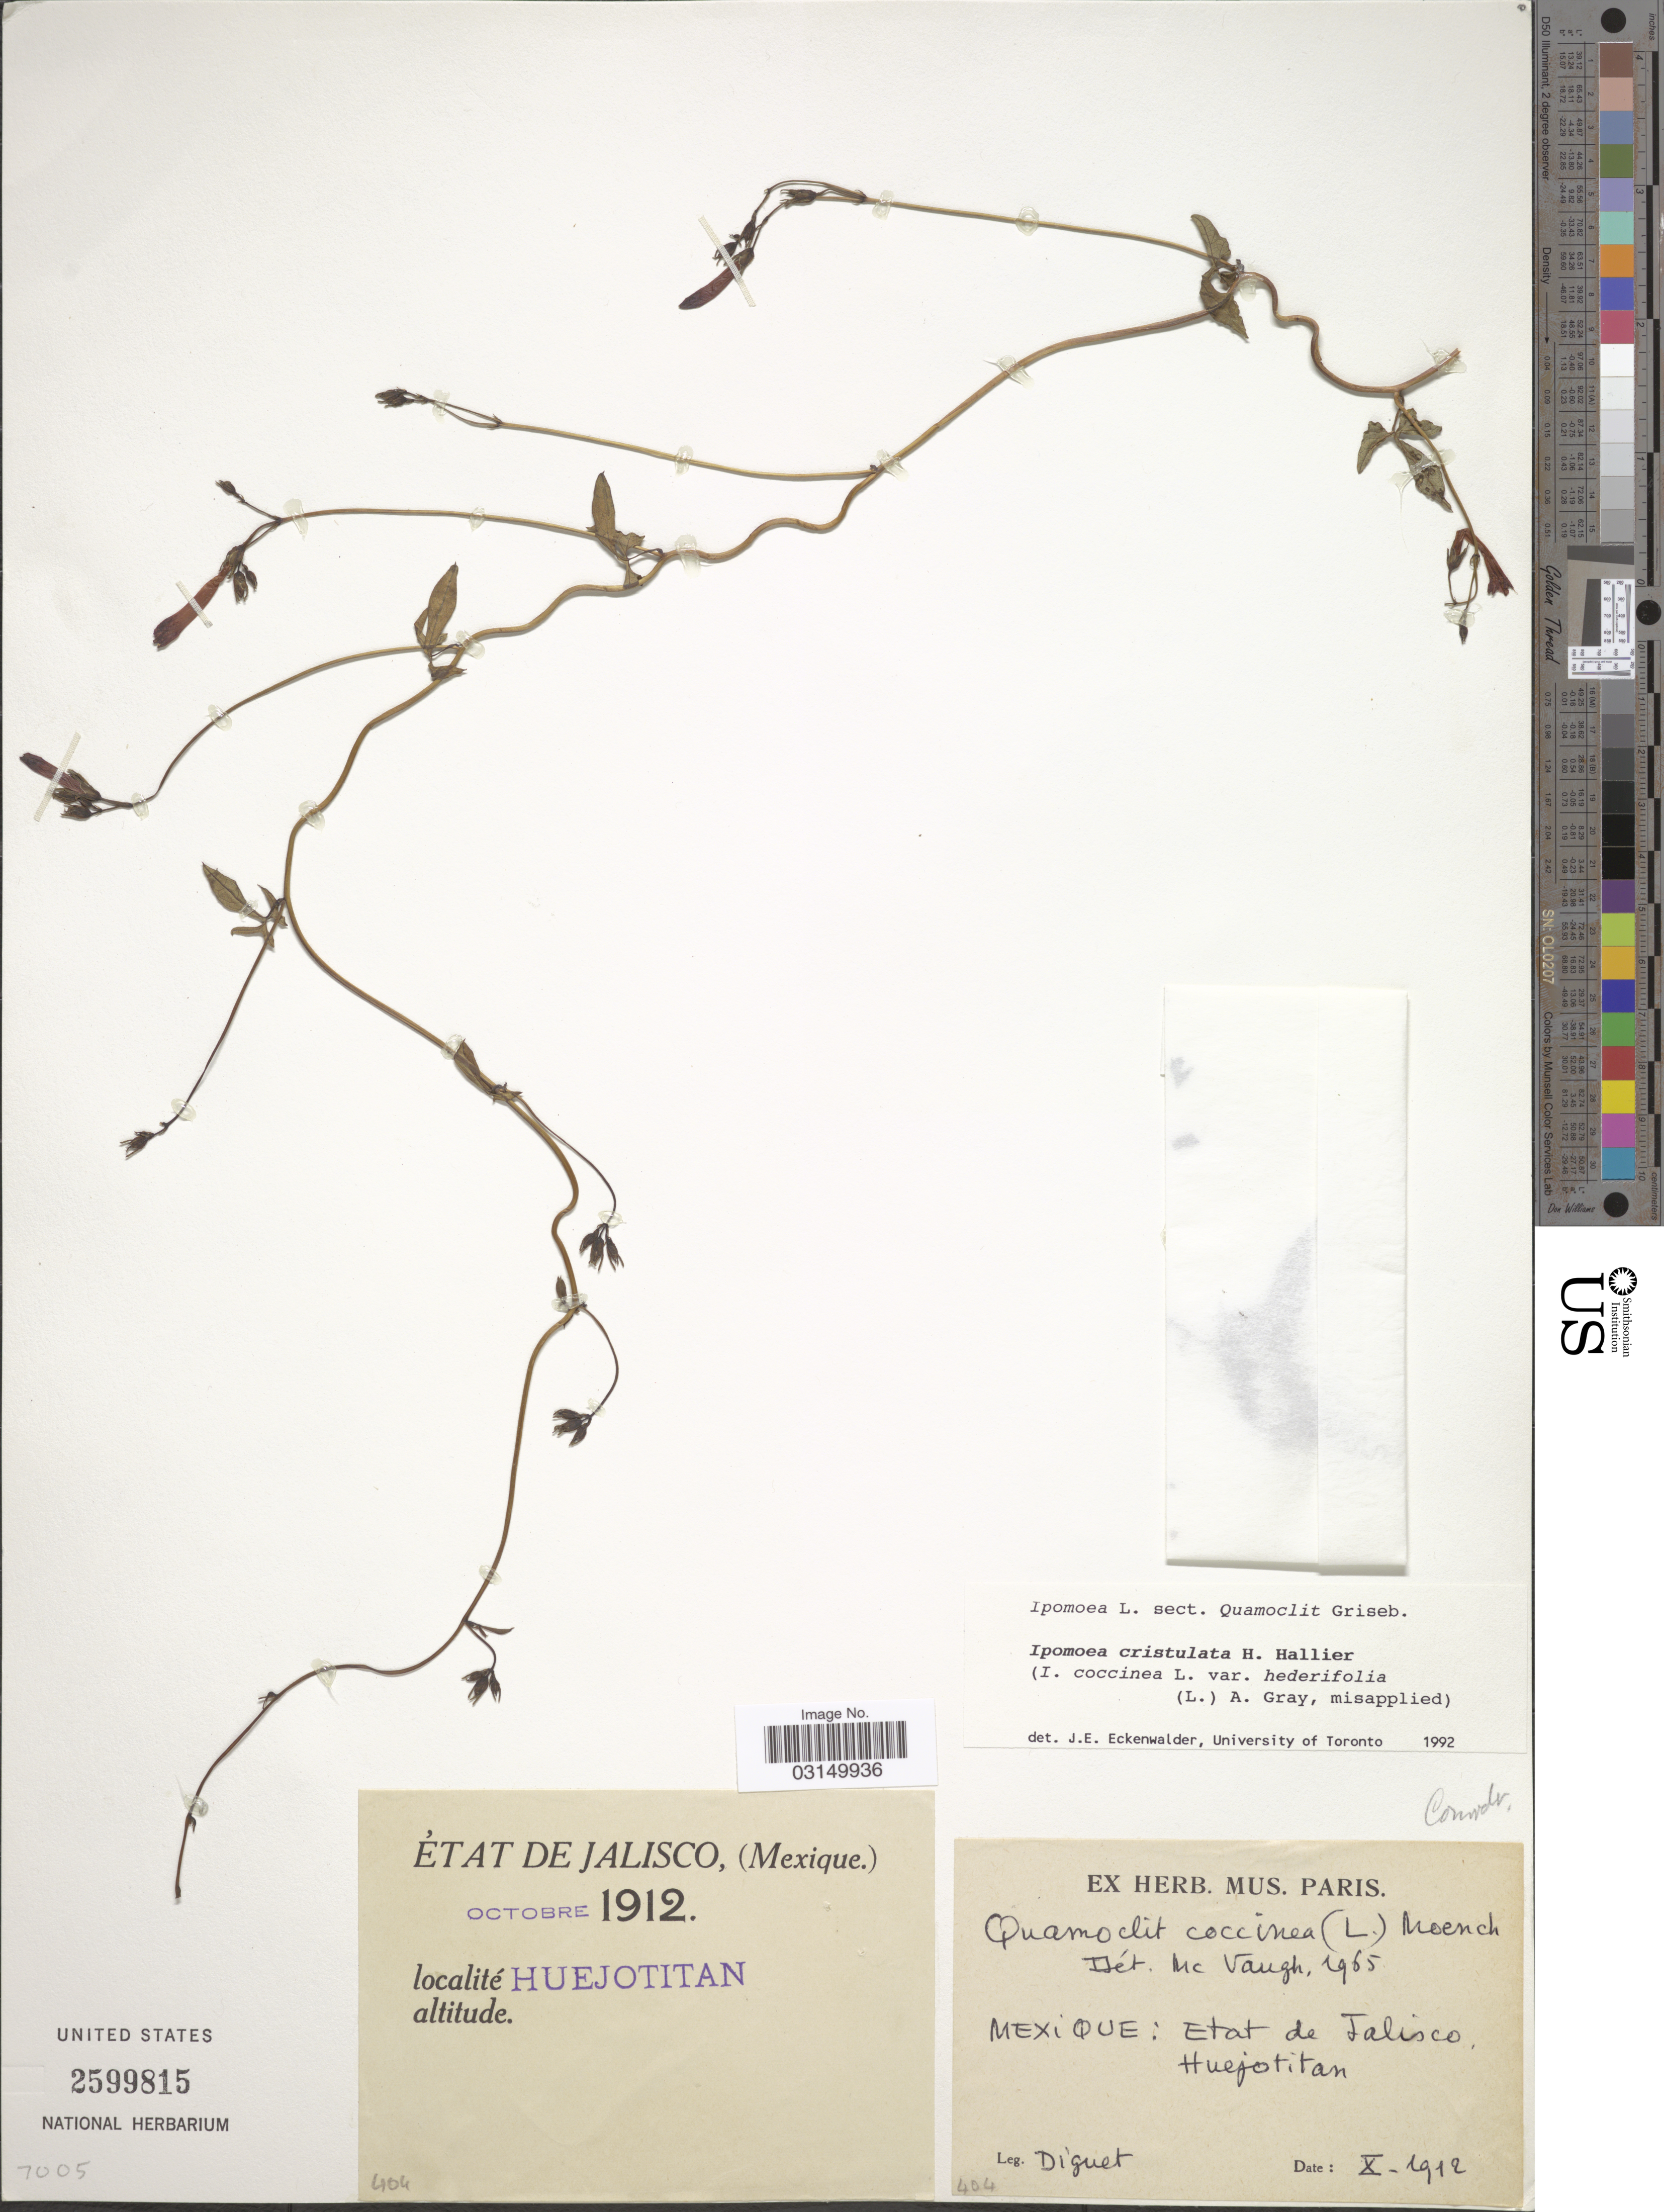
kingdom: Plantae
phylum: Tracheophyta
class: Magnoliopsida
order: Solanales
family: Convolvulaceae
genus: Ipomoea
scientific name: Ipomoea cristulata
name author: Hallier f.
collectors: L. Diguet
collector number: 404?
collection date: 1912-10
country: Mexico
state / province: Jalisco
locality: Huejotitan.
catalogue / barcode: US 2599815